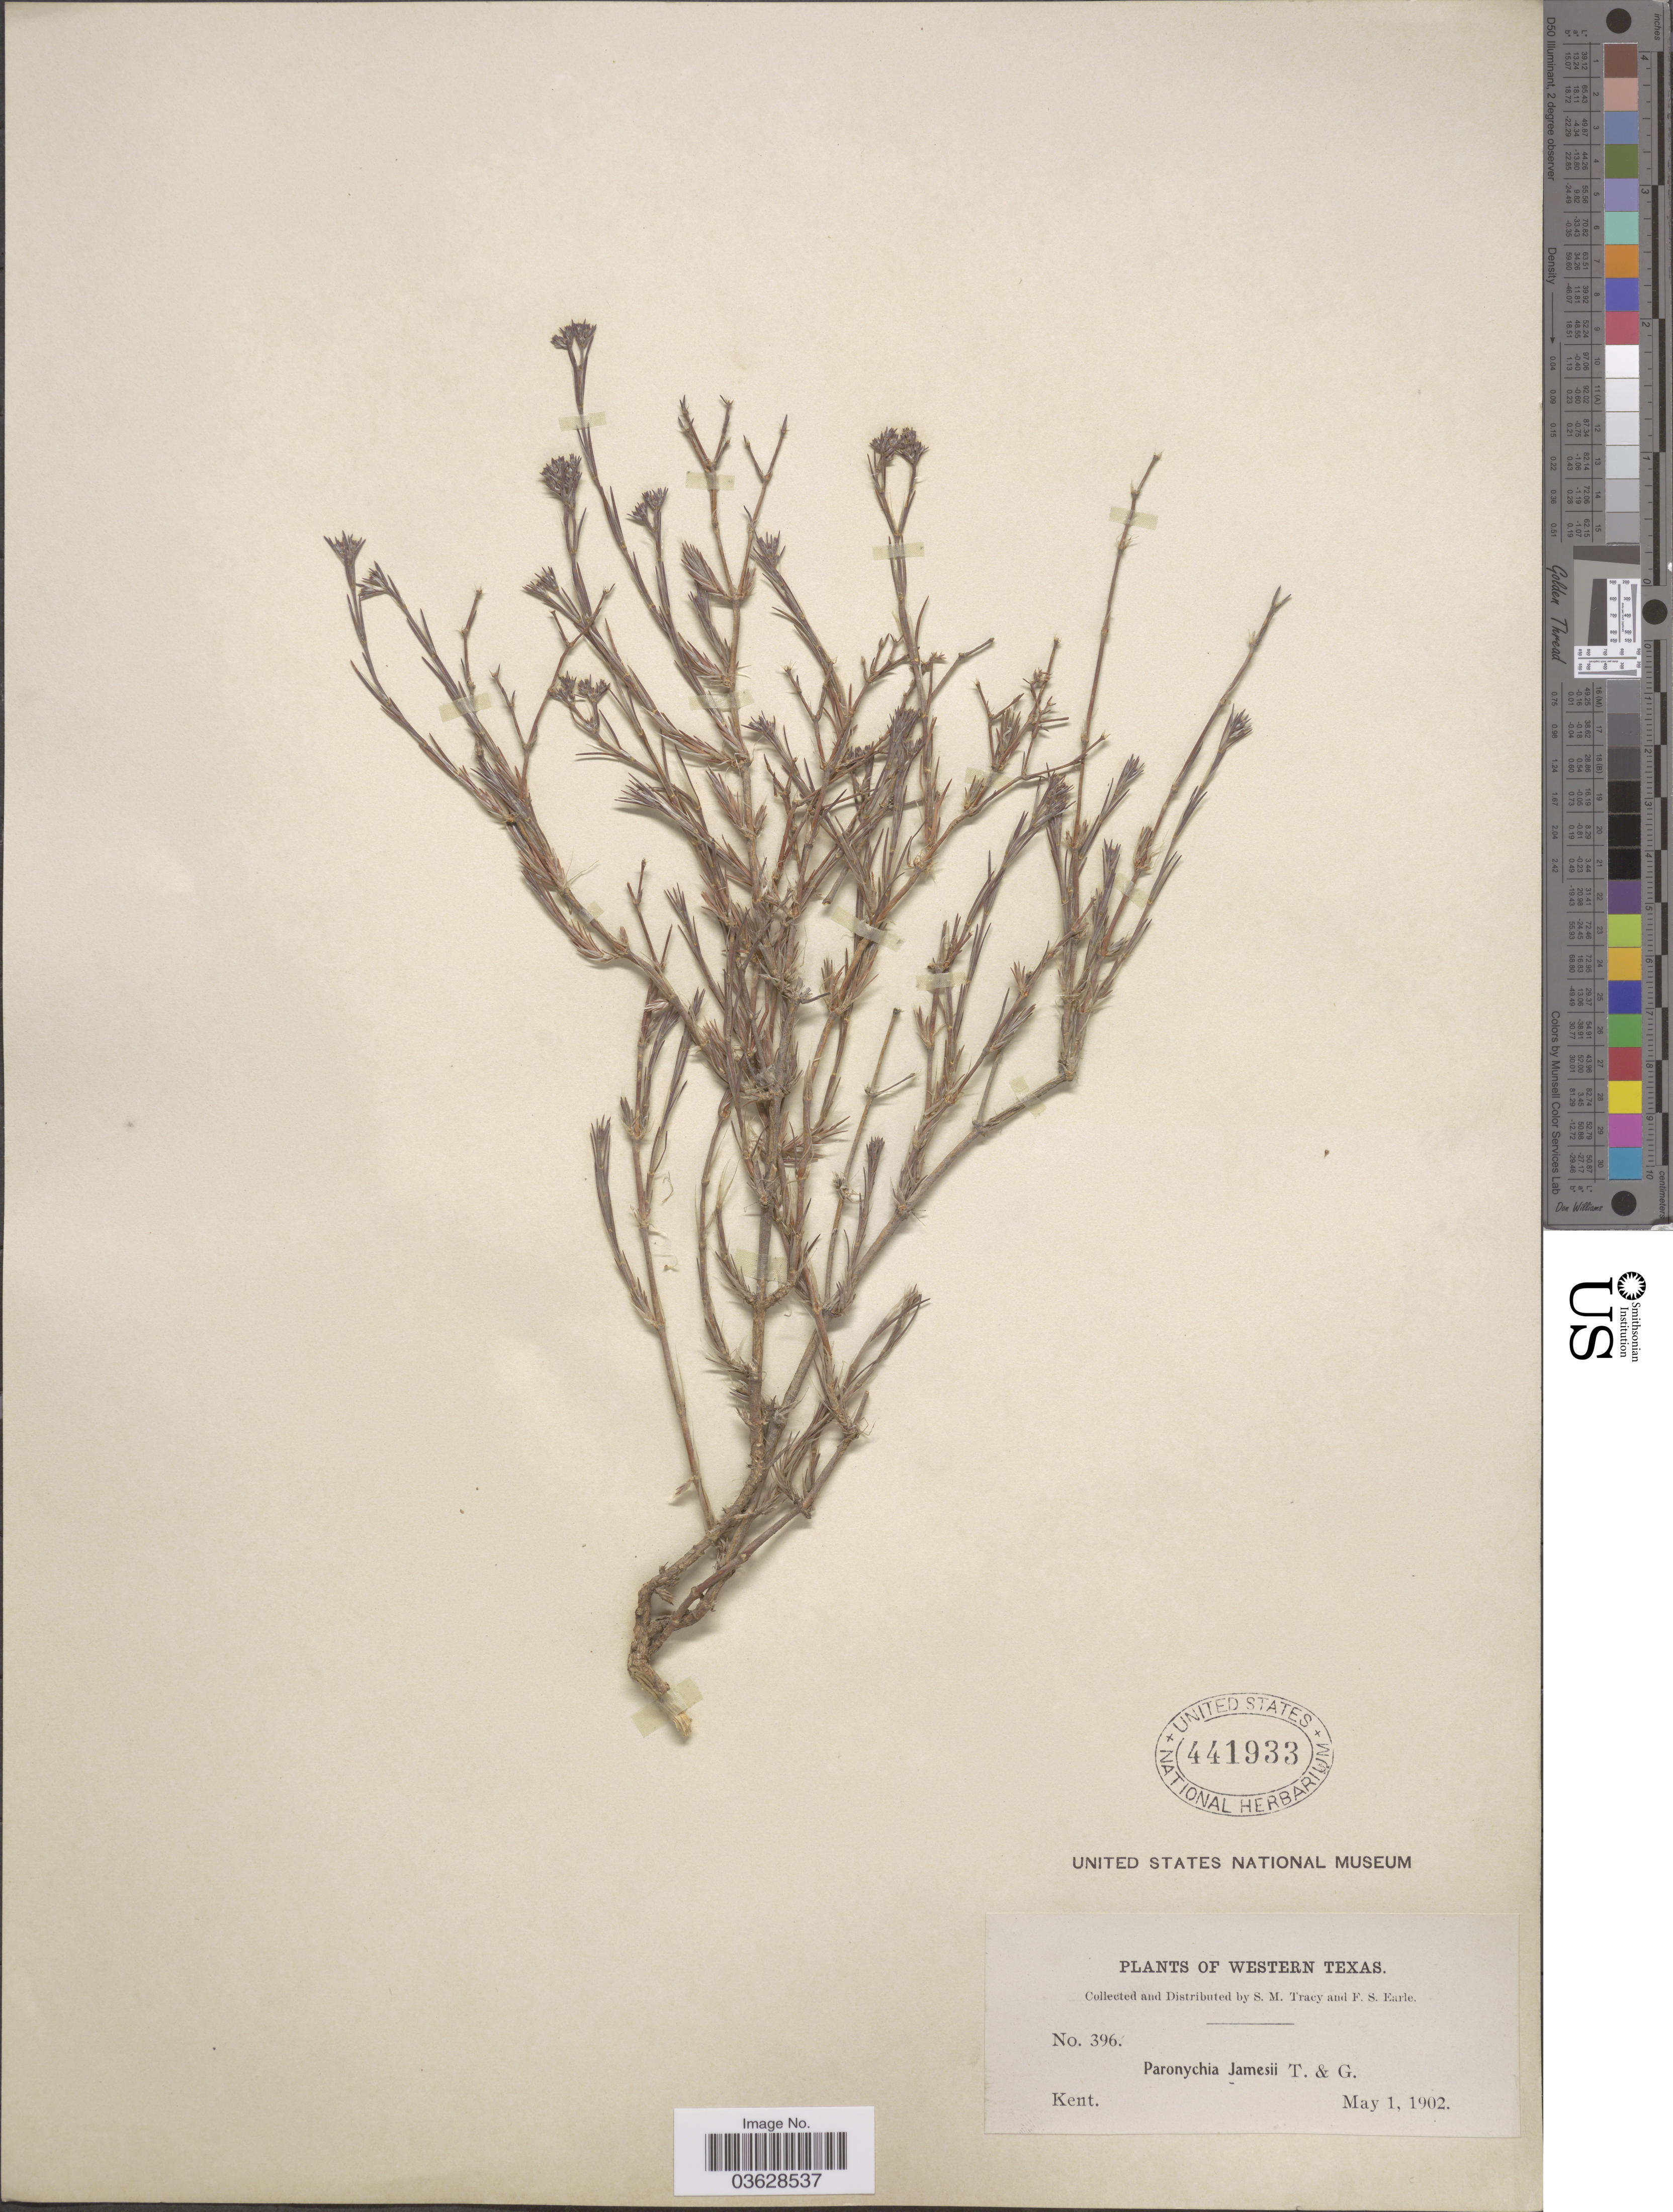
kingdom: Plantae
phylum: Tracheophyta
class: Magnoliopsida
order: Caryophyllales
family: Caryophyllaceae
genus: Paronychia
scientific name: Paronychia jamesii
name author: Torr. & A. Gray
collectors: S. M. Tracy & F. S. Earle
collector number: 396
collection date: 1902-05-01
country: United States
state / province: Texas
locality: Western Texas. Kent.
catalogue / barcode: US 441933